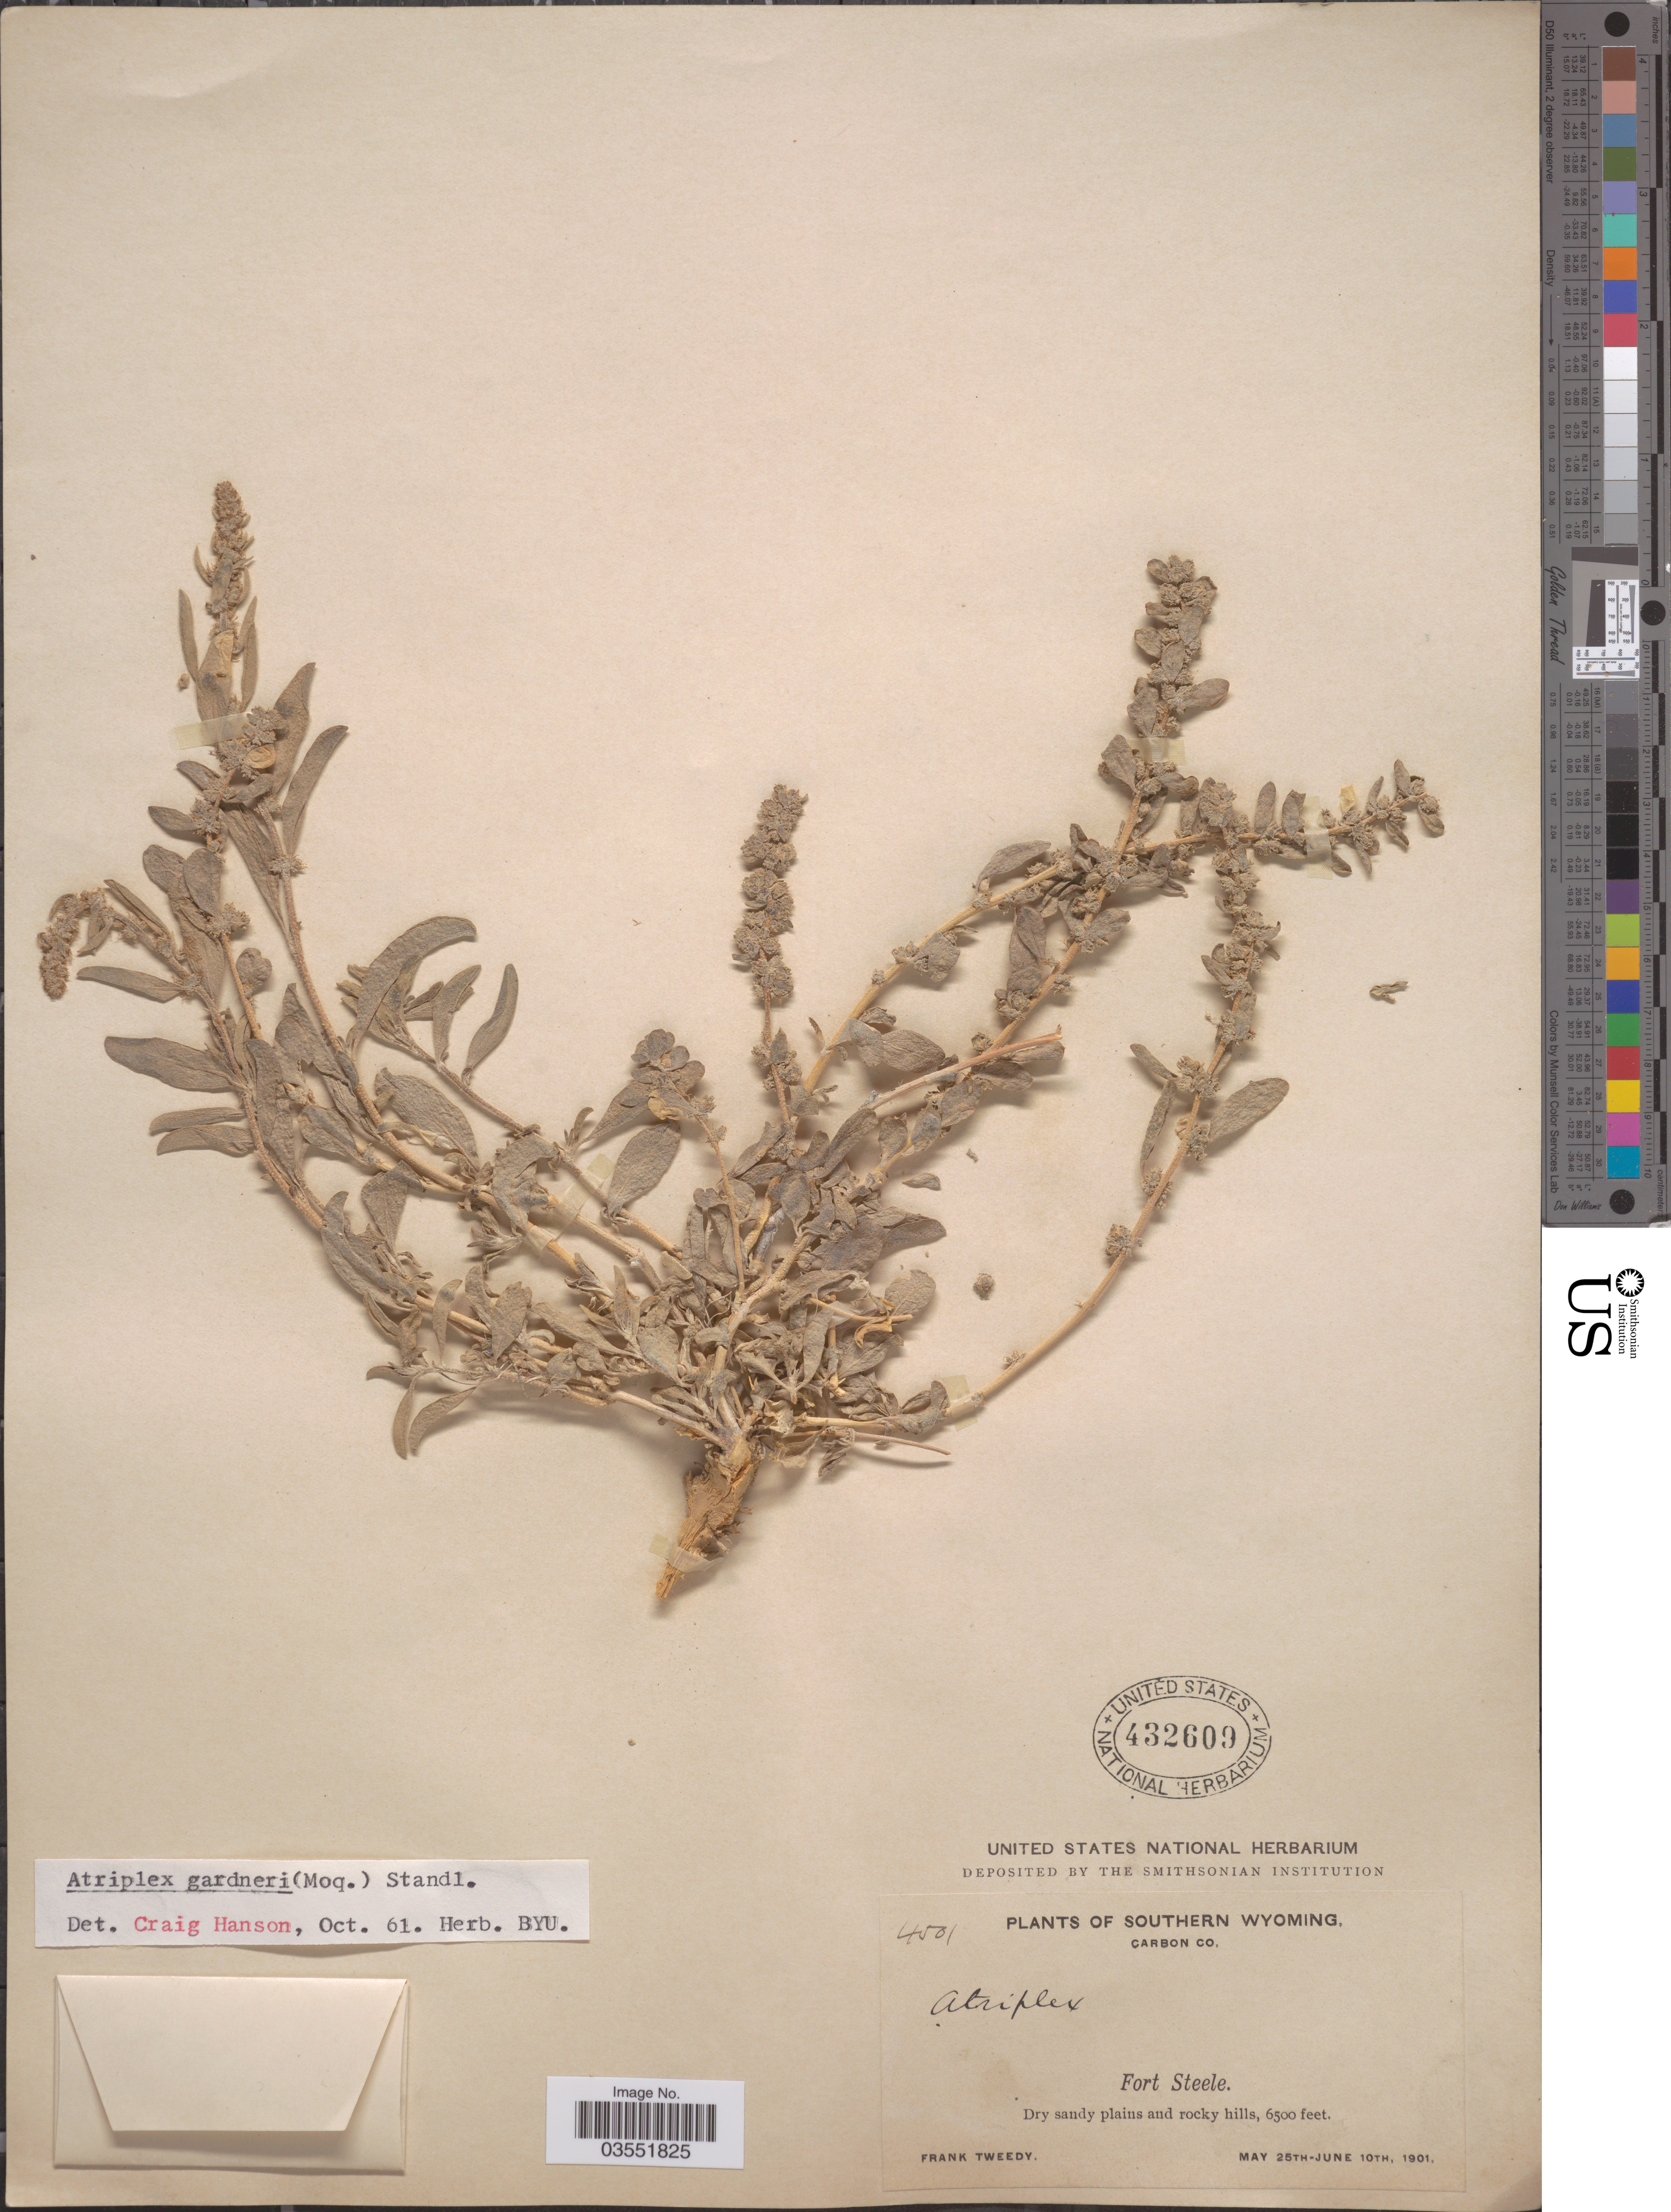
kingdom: Plantae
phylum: Tracheophyta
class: Magnoliopsida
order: Caryophyllales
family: Amaranthaceae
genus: Atriplex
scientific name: Atriplex gardneri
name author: (Moq.) D. Dietr.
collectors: F. Tweedy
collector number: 4501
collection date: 1901-05-25/1901-06-10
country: United States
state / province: Wyoming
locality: Southern Wyoming, Carbon Co. Fort Steele.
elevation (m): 1981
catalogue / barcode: US 432609